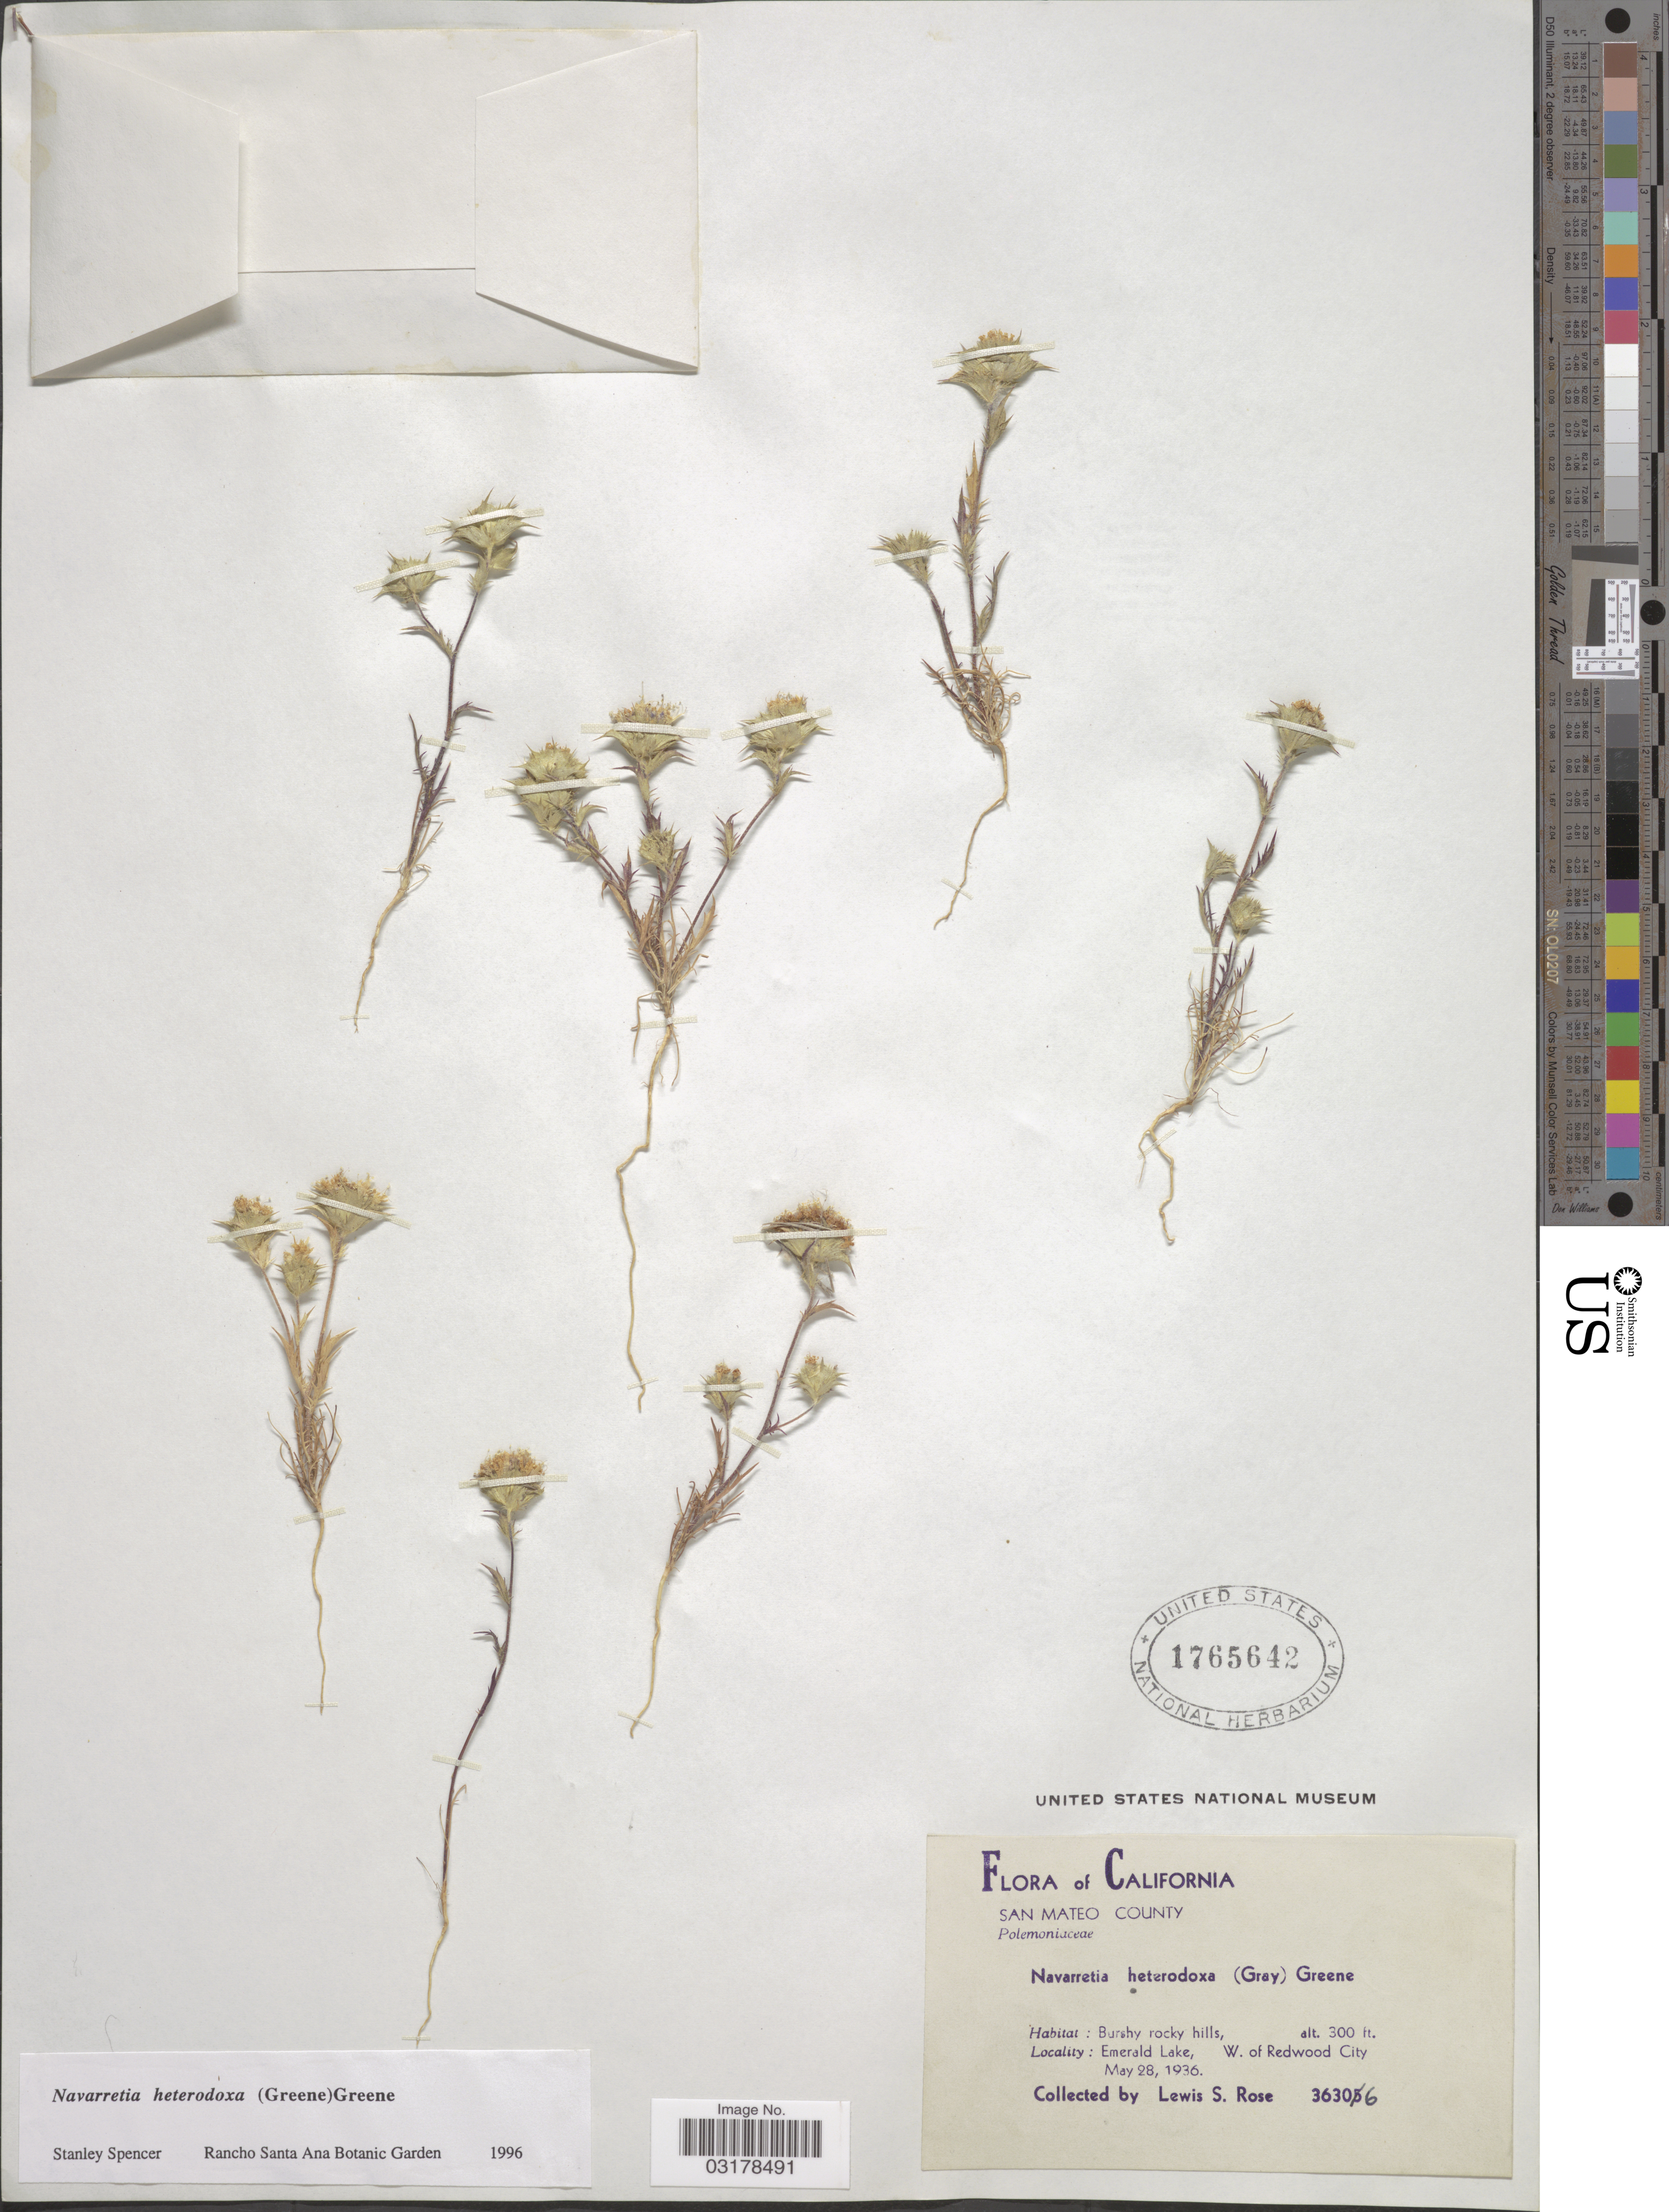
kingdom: Plantae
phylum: Tracheophyta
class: Magnoliopsida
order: Ericales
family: Polemoniaceae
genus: Navarretia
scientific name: Navarretia heterodoxa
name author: (S.W. Greene) S.W. Greene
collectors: L. S. Rose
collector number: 36306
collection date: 1936-05-28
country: United States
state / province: California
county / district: San Mateo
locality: San Mateo County. Emerald Lake, W. of Redwood City.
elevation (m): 91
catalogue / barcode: US 1765642